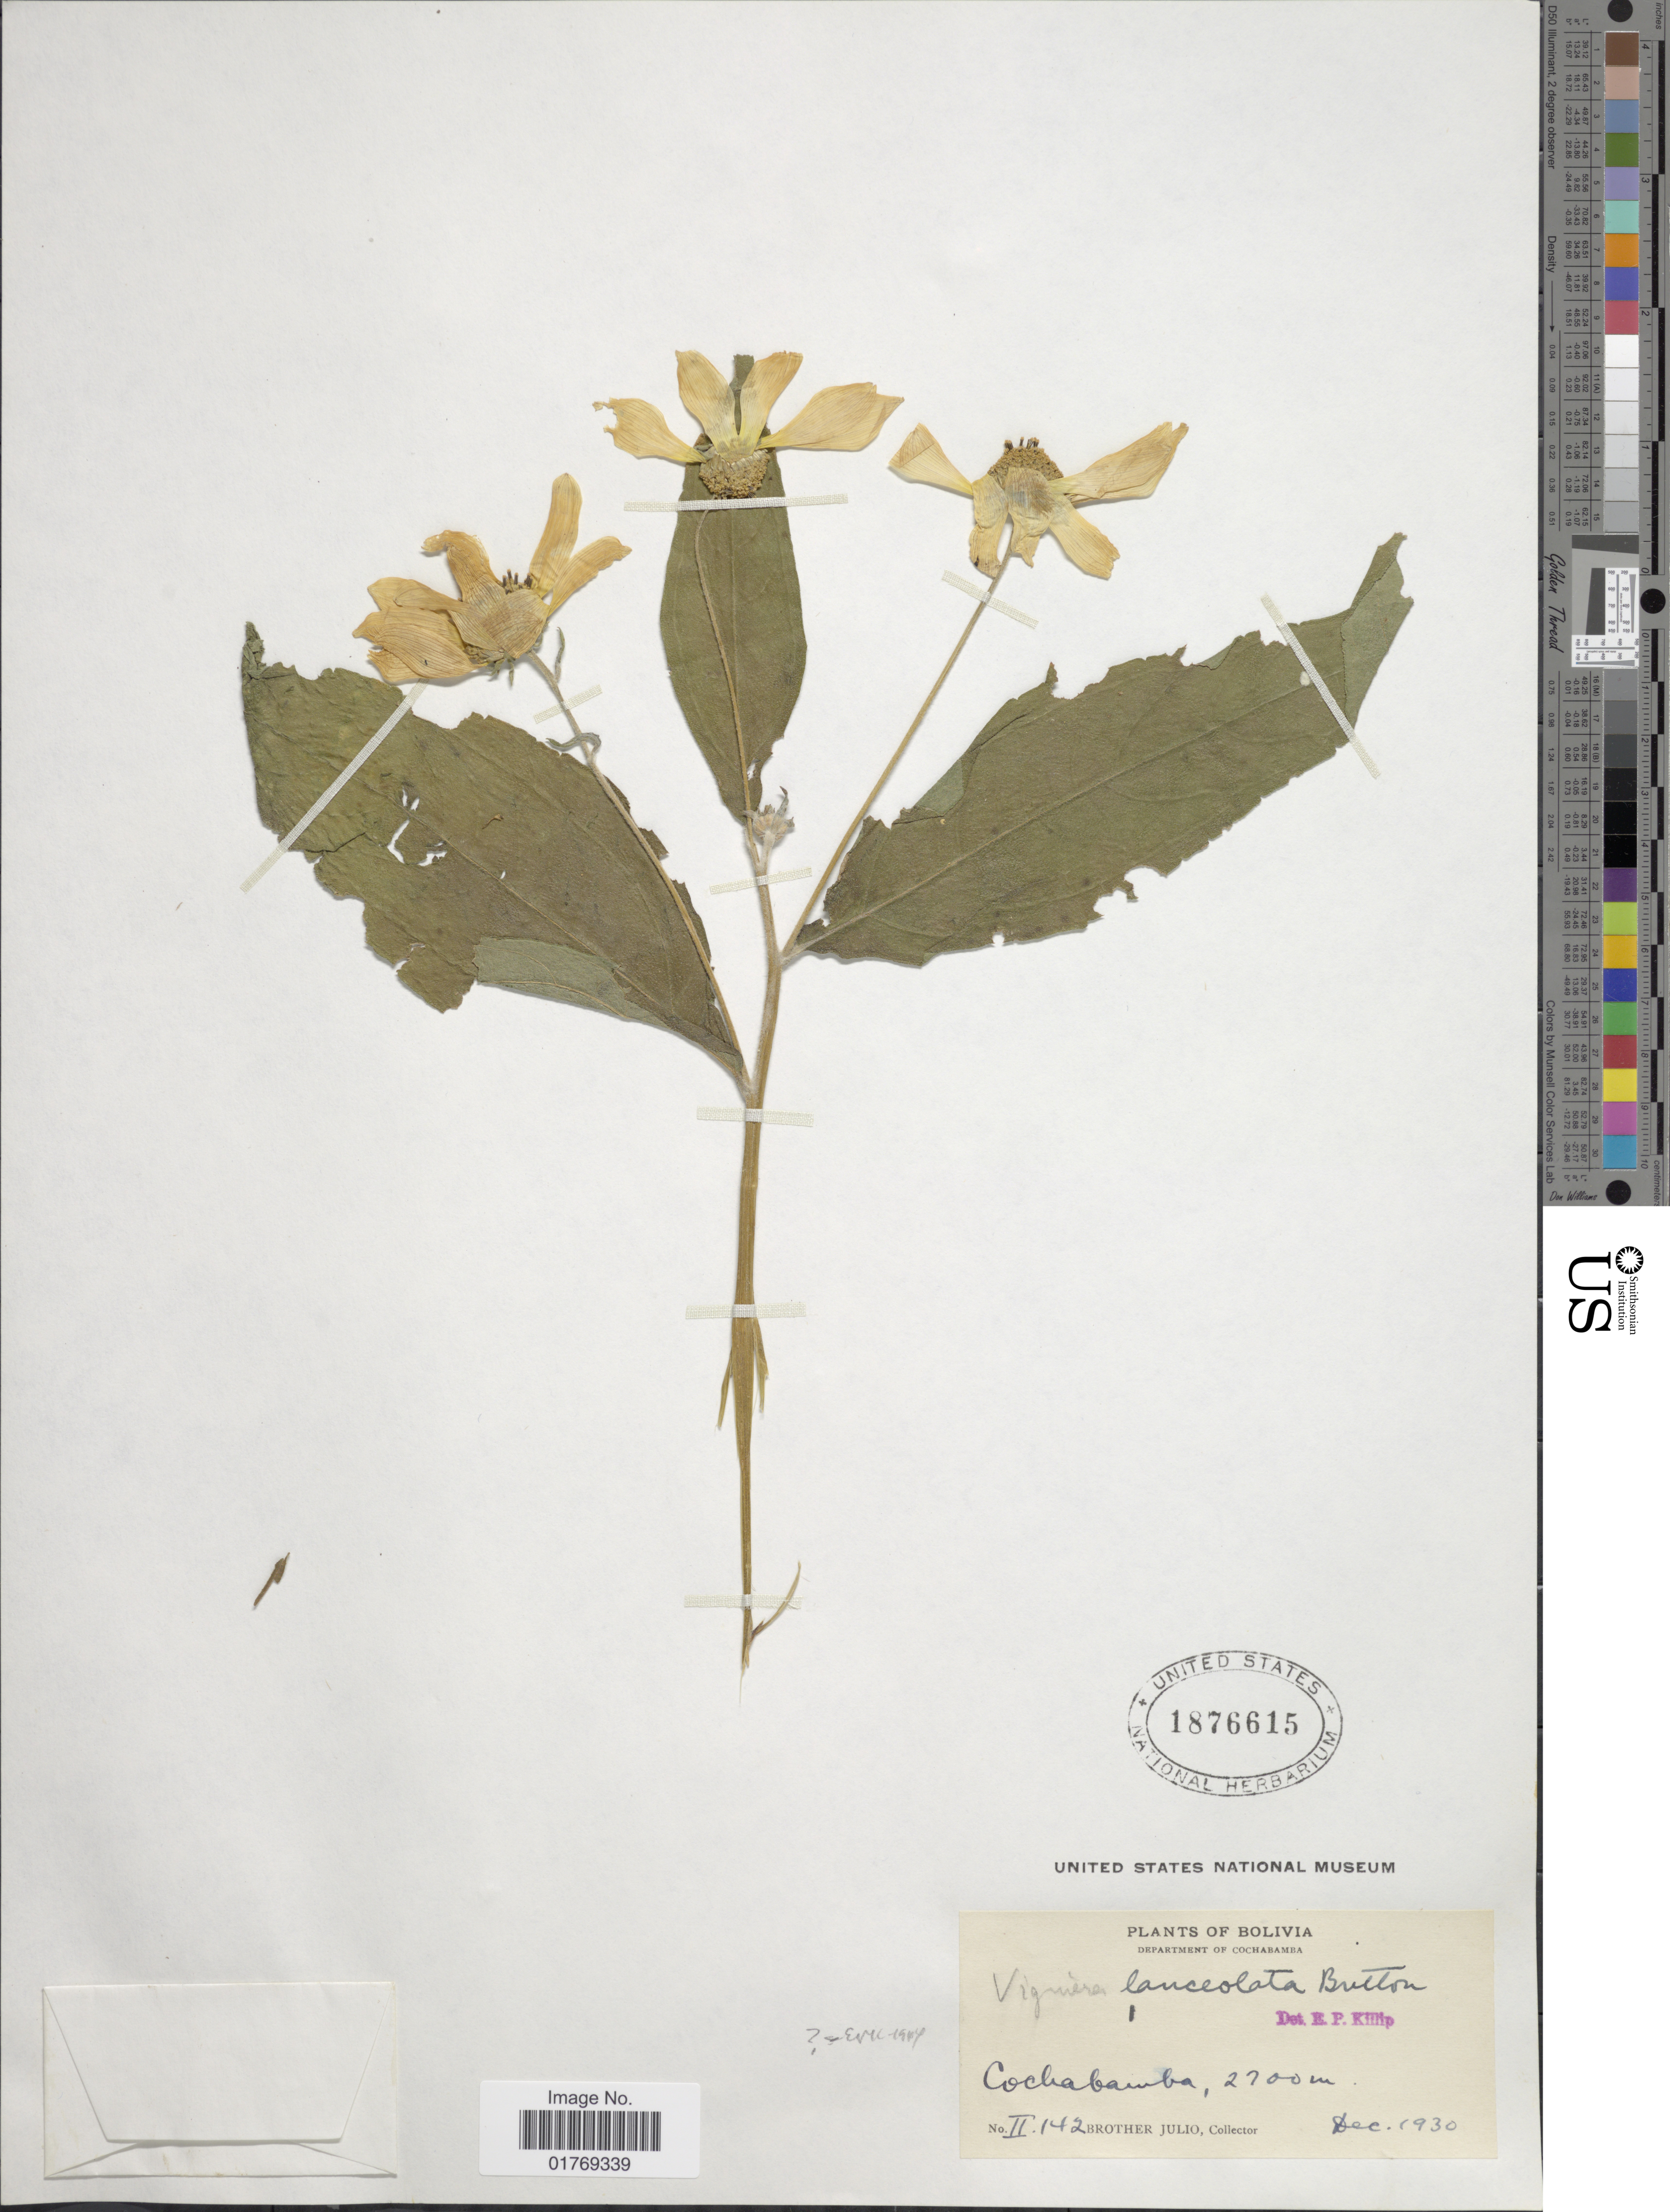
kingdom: Plantae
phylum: Tracheophyta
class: Magnoliopsida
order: Asterales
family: Asteraceae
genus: Viguiera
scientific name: Viguiera sp.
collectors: Bro. Julio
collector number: II.142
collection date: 1930-12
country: Bolivia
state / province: Cochabamba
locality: Cochabamba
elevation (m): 2700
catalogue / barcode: US 1876615